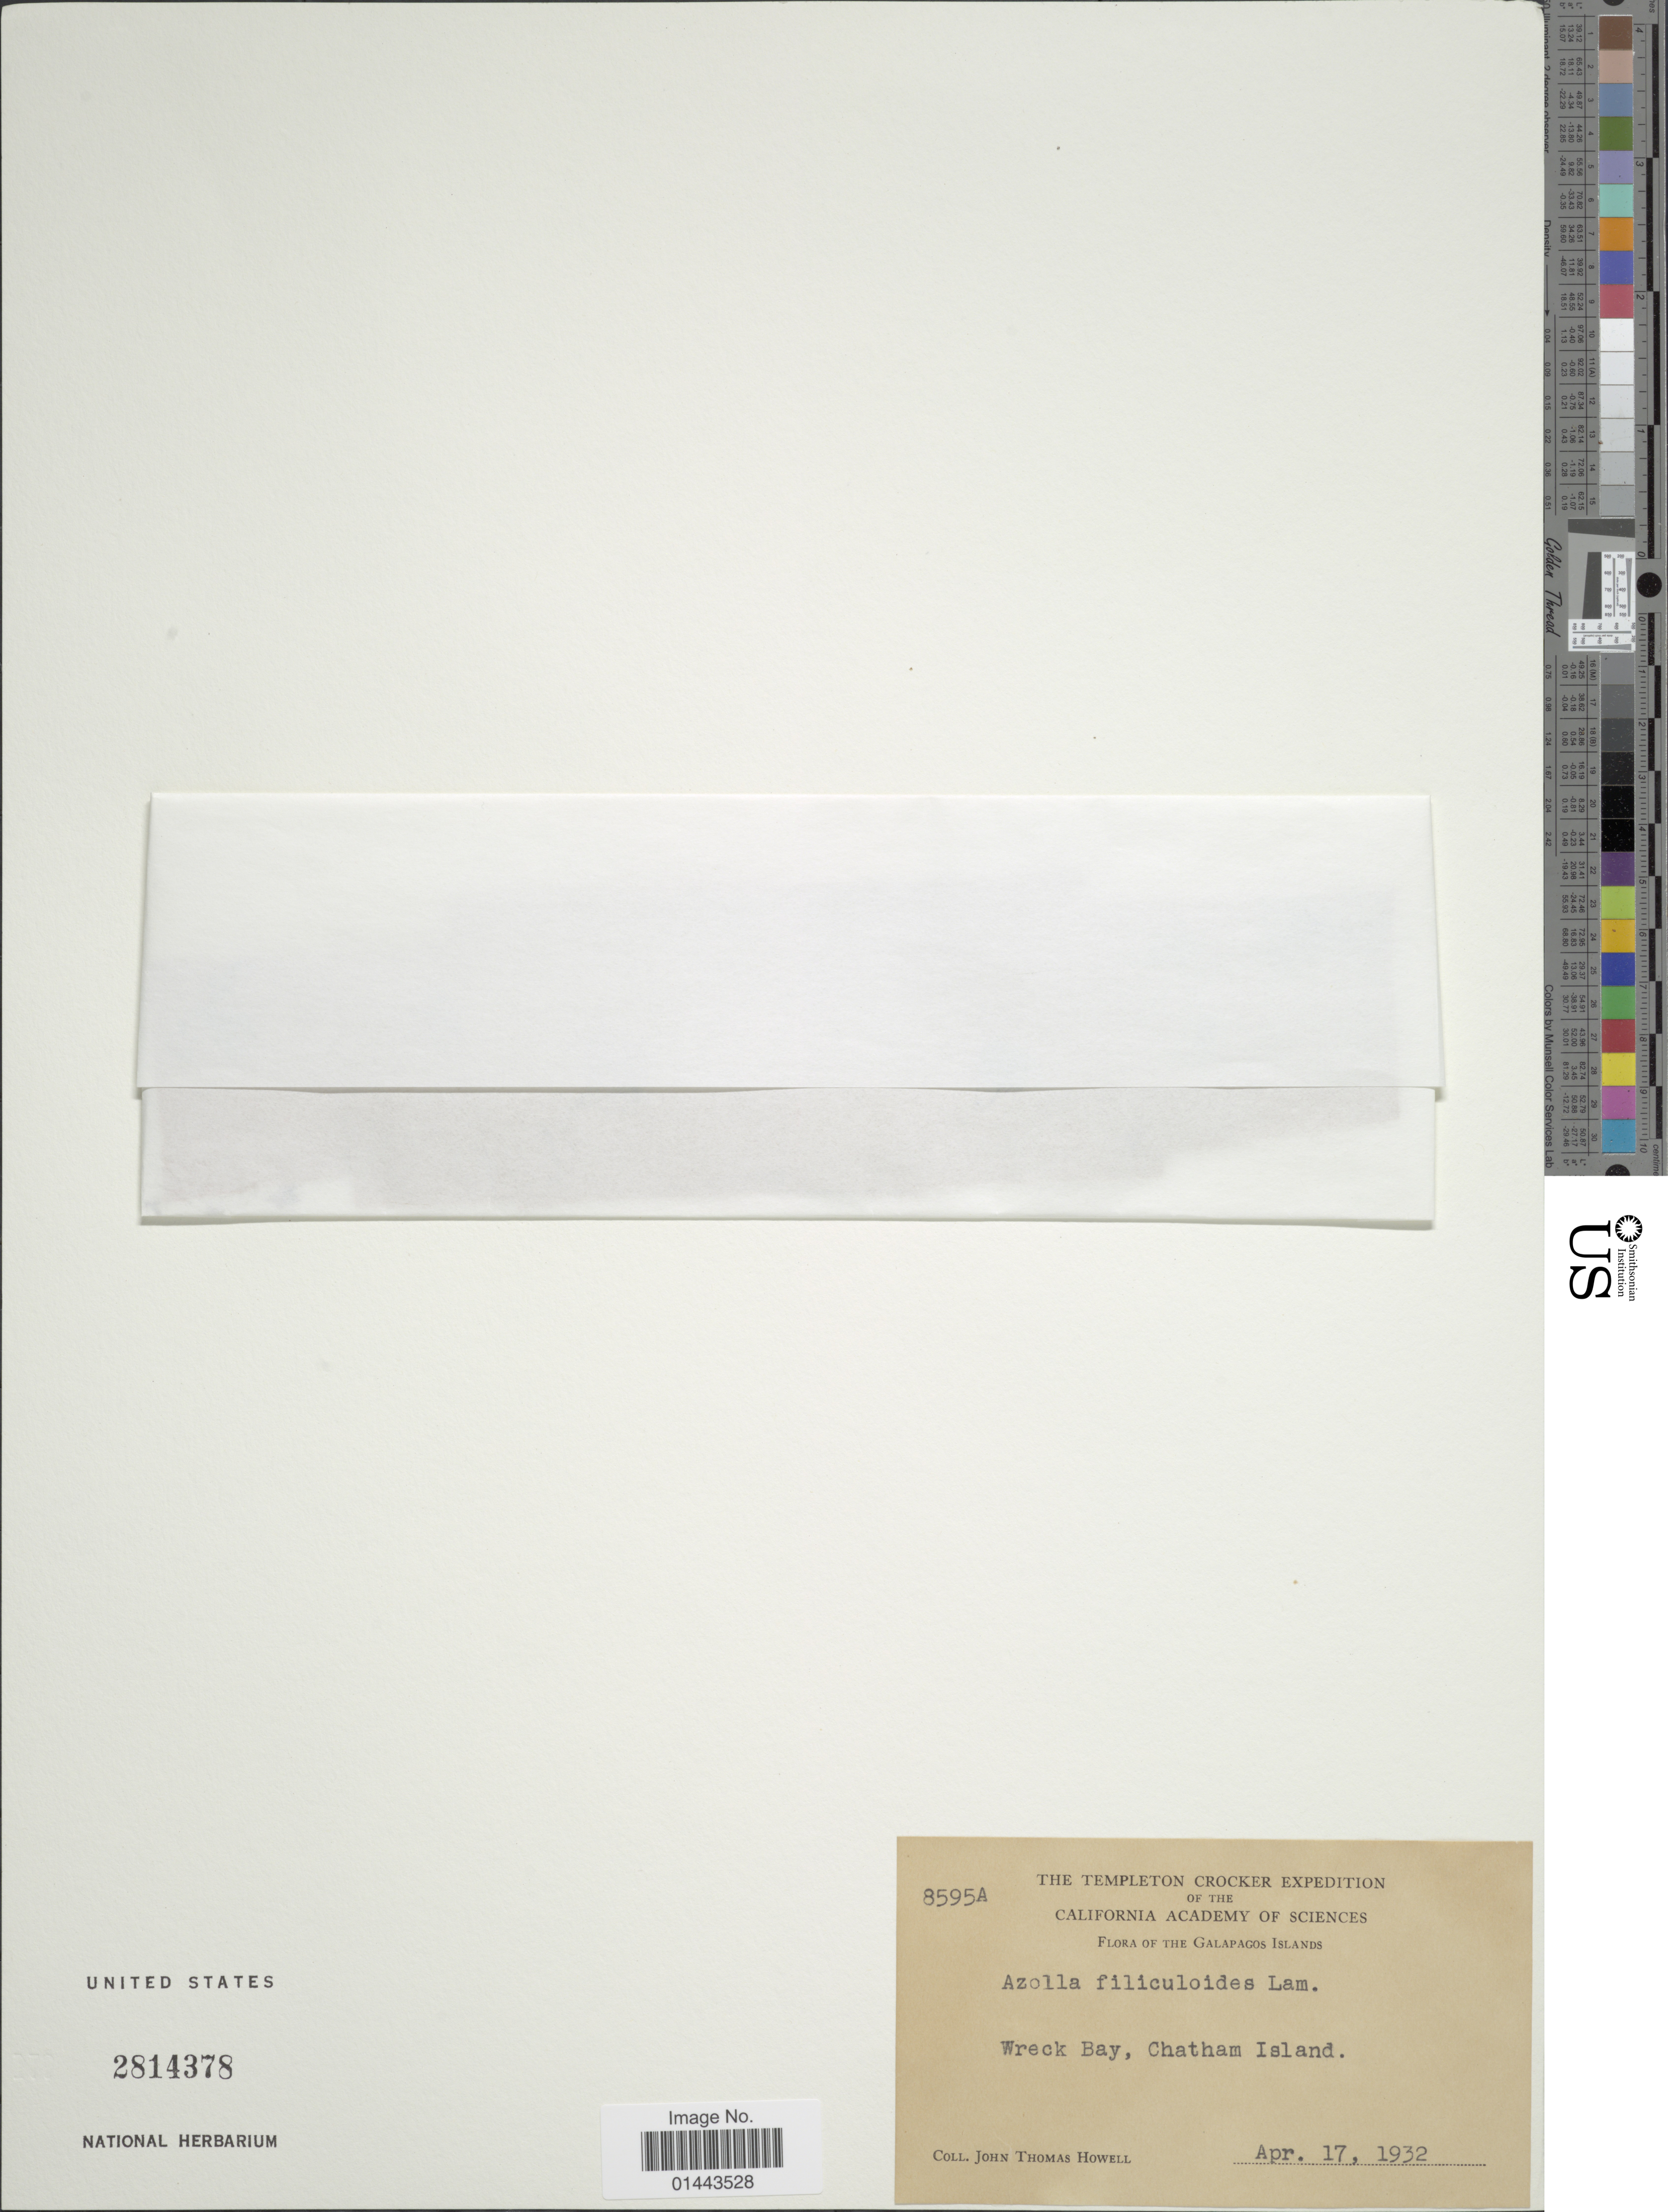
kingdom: Plantae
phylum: Tracheophyta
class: Polypodiopsida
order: Salviniales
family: Salviniaceae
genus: Azolla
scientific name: Azolla filiculoides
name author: Lam.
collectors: J. T. Howell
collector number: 8595A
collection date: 1932-04-17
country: Ecuador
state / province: Colón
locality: Galapagos Island. Wreck Bay, Chatham Island.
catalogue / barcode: US 2814378